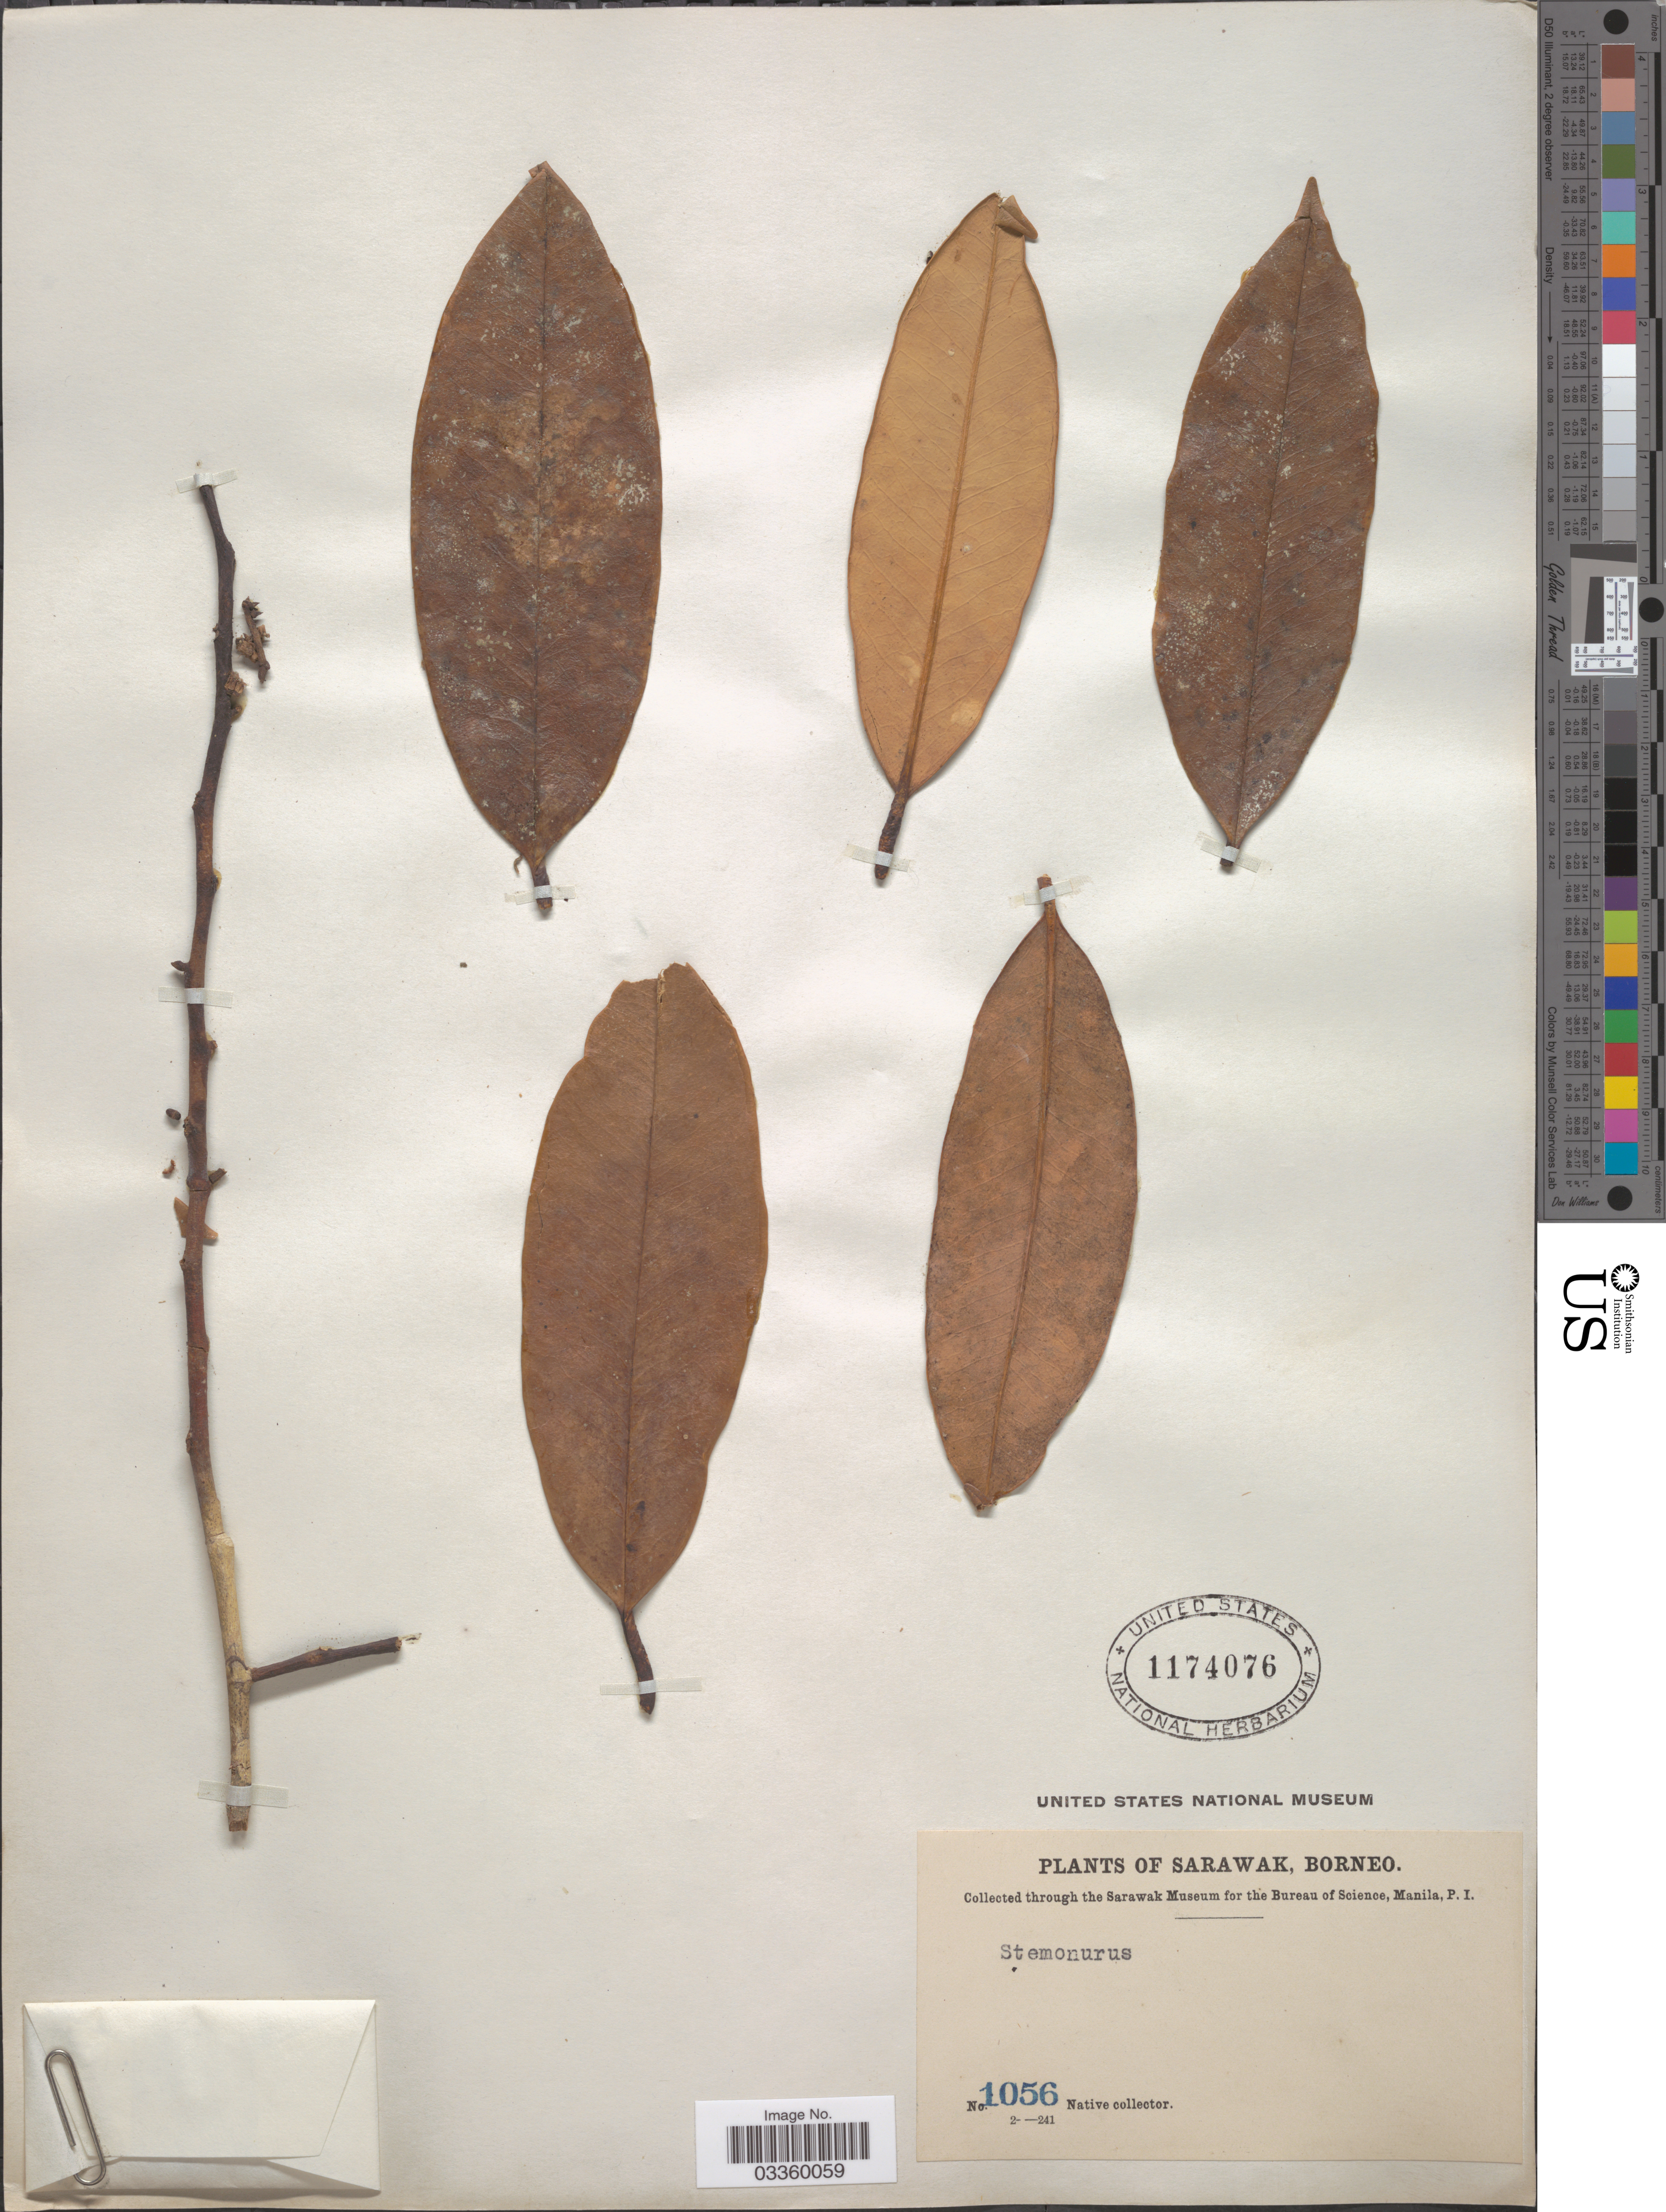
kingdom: Plantae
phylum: Tracheophyta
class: Magnoliopsida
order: Cardiopteridales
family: Stemonuraceae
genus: Stemonurus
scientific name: Stemonurus sp.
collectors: Native collector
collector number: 1056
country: Malaysia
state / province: Sarawak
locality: Borneo.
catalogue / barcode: US 1174076